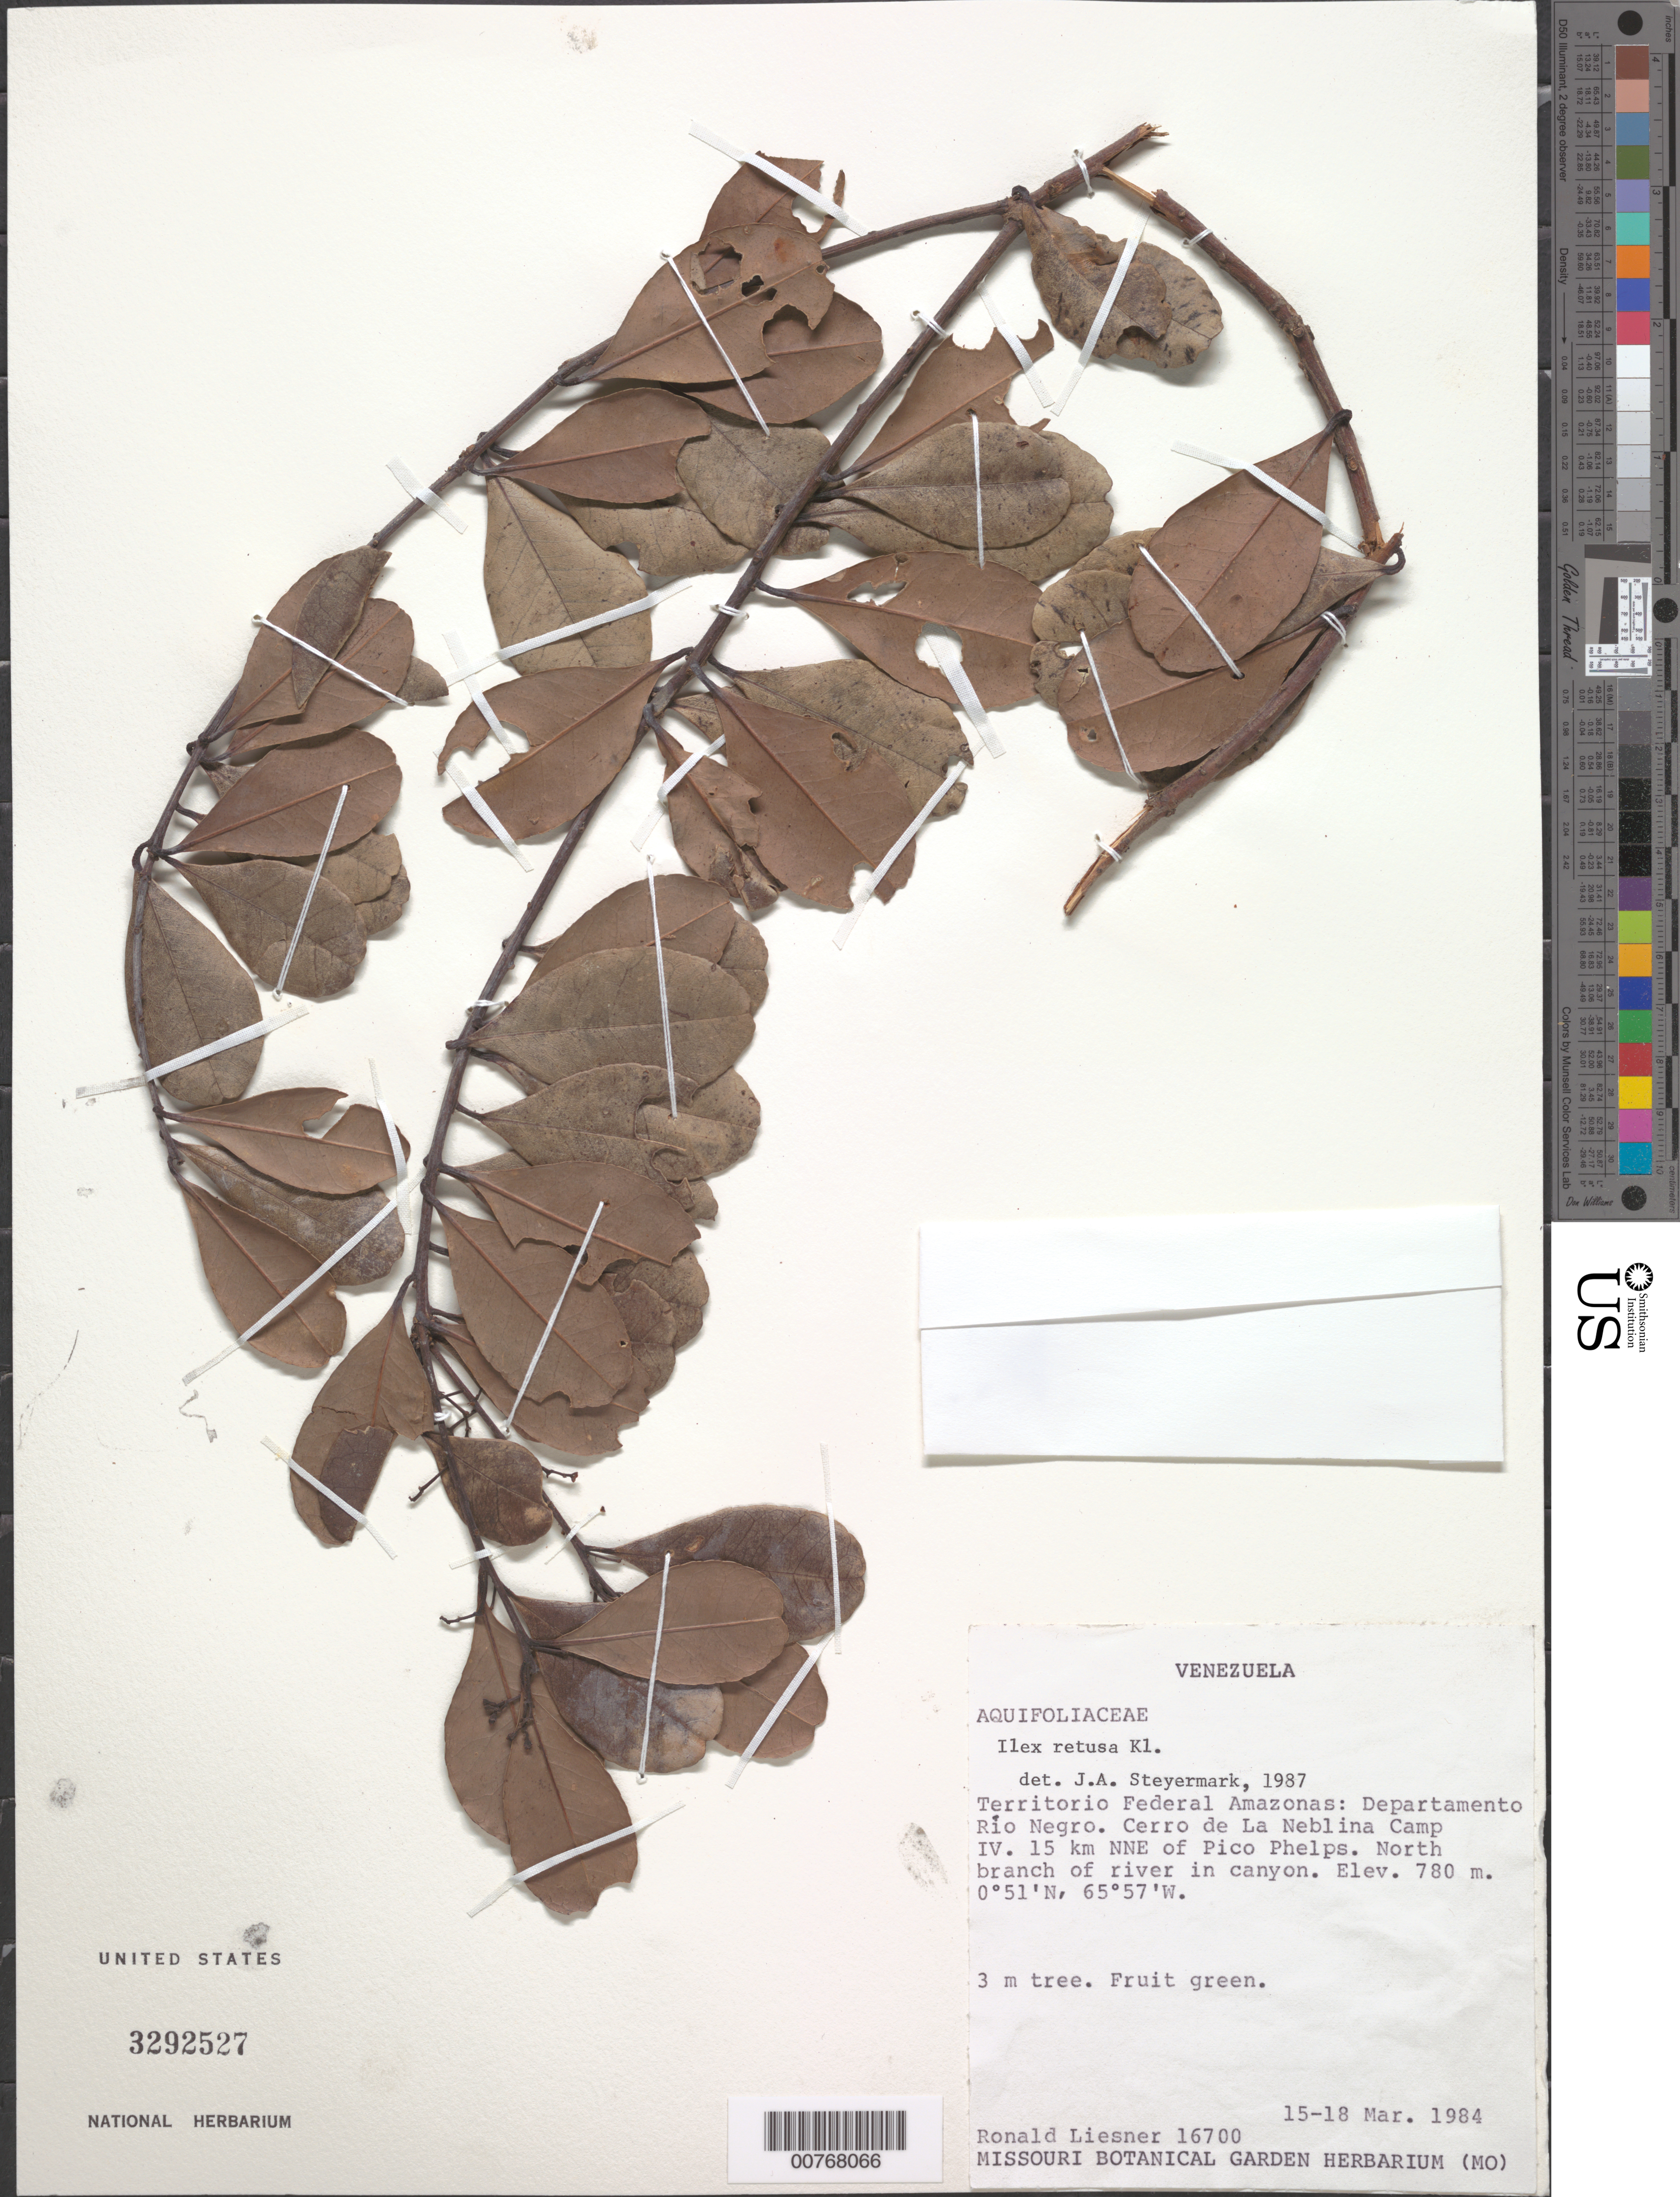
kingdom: Plantae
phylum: Tracheophyta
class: Magnoliopsida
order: Aquifoliales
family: Aquifoliaceae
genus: Ilex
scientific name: Ilex retusa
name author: Klotzsch ex Reissek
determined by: Steyermark, Julian A., (VEN)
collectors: R. L. Liesner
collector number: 16700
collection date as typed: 15-Mar-84 to 18-Mar-84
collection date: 1984-03-15/1984-03-18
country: Venezuela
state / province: Amazonas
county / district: Río Negro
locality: Cerro de La Neblina Camp IV, 15 km NNE of Pico Phelps; north branch of river in canyon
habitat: North branch of river in canyon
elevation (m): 780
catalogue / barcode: US 3292527